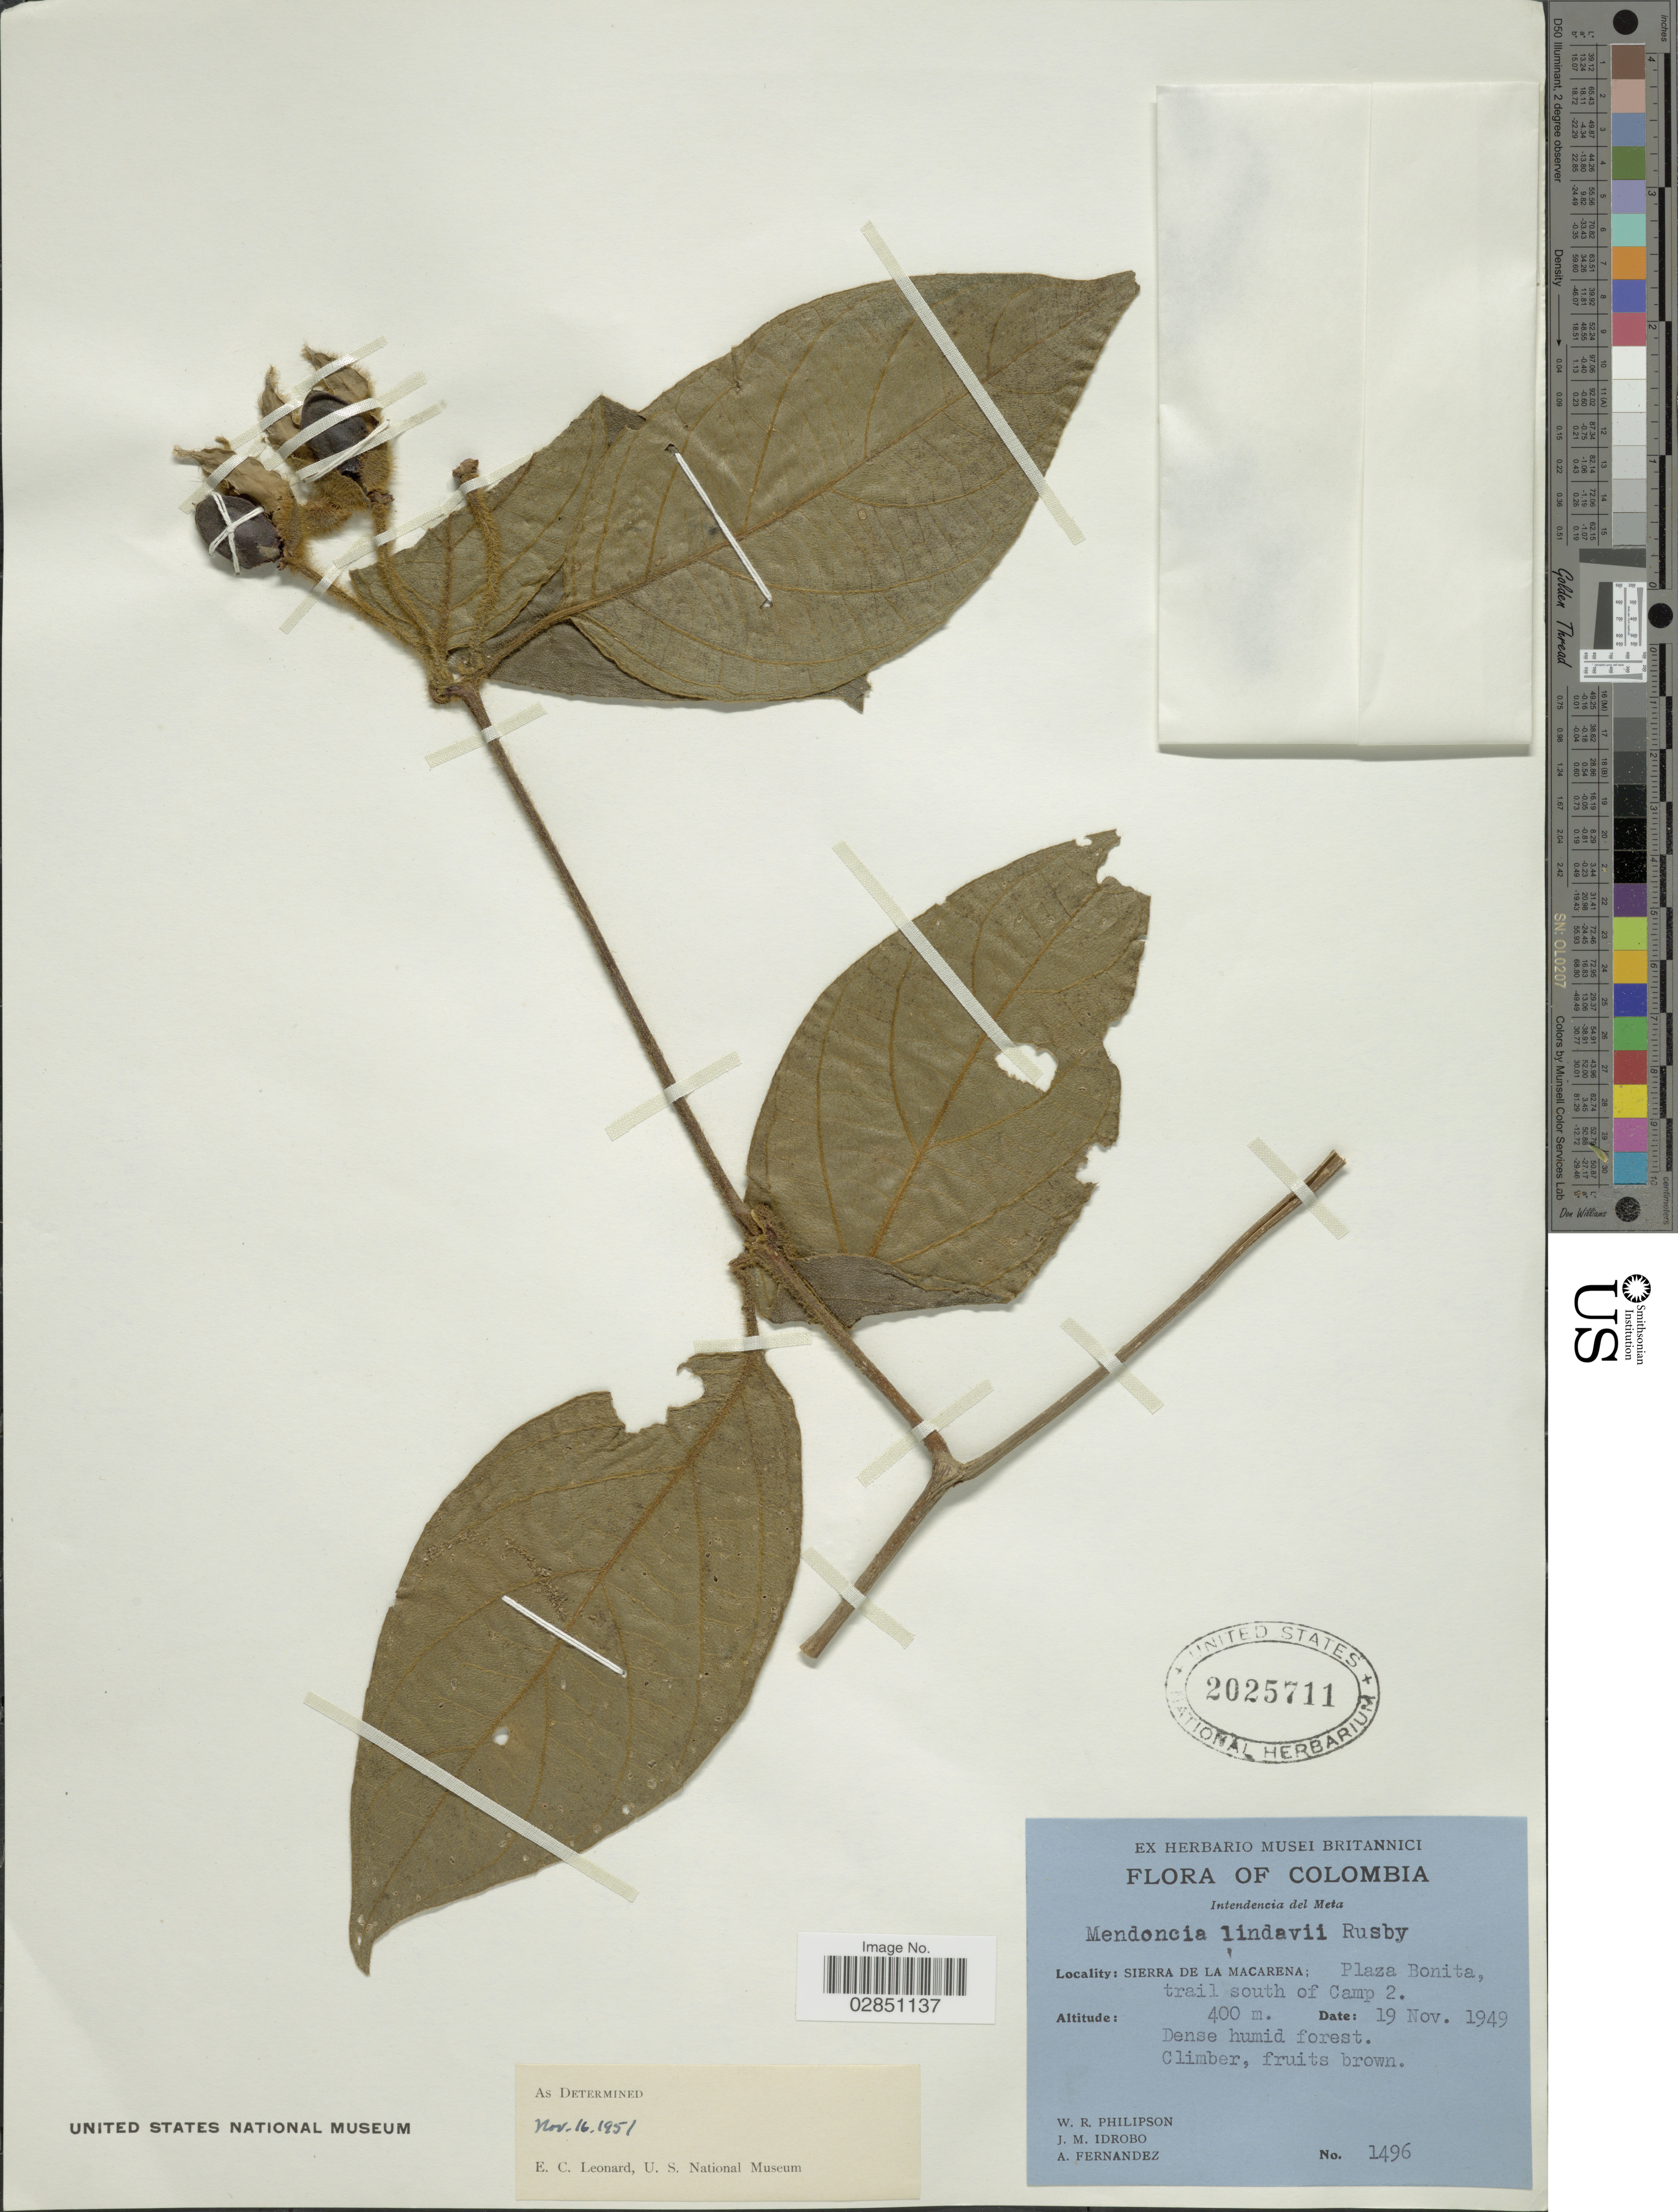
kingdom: Plantae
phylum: Tracheophyta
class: Magnoliopsida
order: Lamiales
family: Acanthaceae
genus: Mendoncia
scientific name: Mendoncia lindavii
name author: Rusby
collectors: W. R. Philipson, J. M. Idrobo & A. Fernandez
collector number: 1496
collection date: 1949-11-19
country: Colombia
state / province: Meta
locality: Intendencia del Meta. Sierra de la Macarena: Plaza Bonita, trail south of Camp 2.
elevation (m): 400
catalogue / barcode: US 2025711